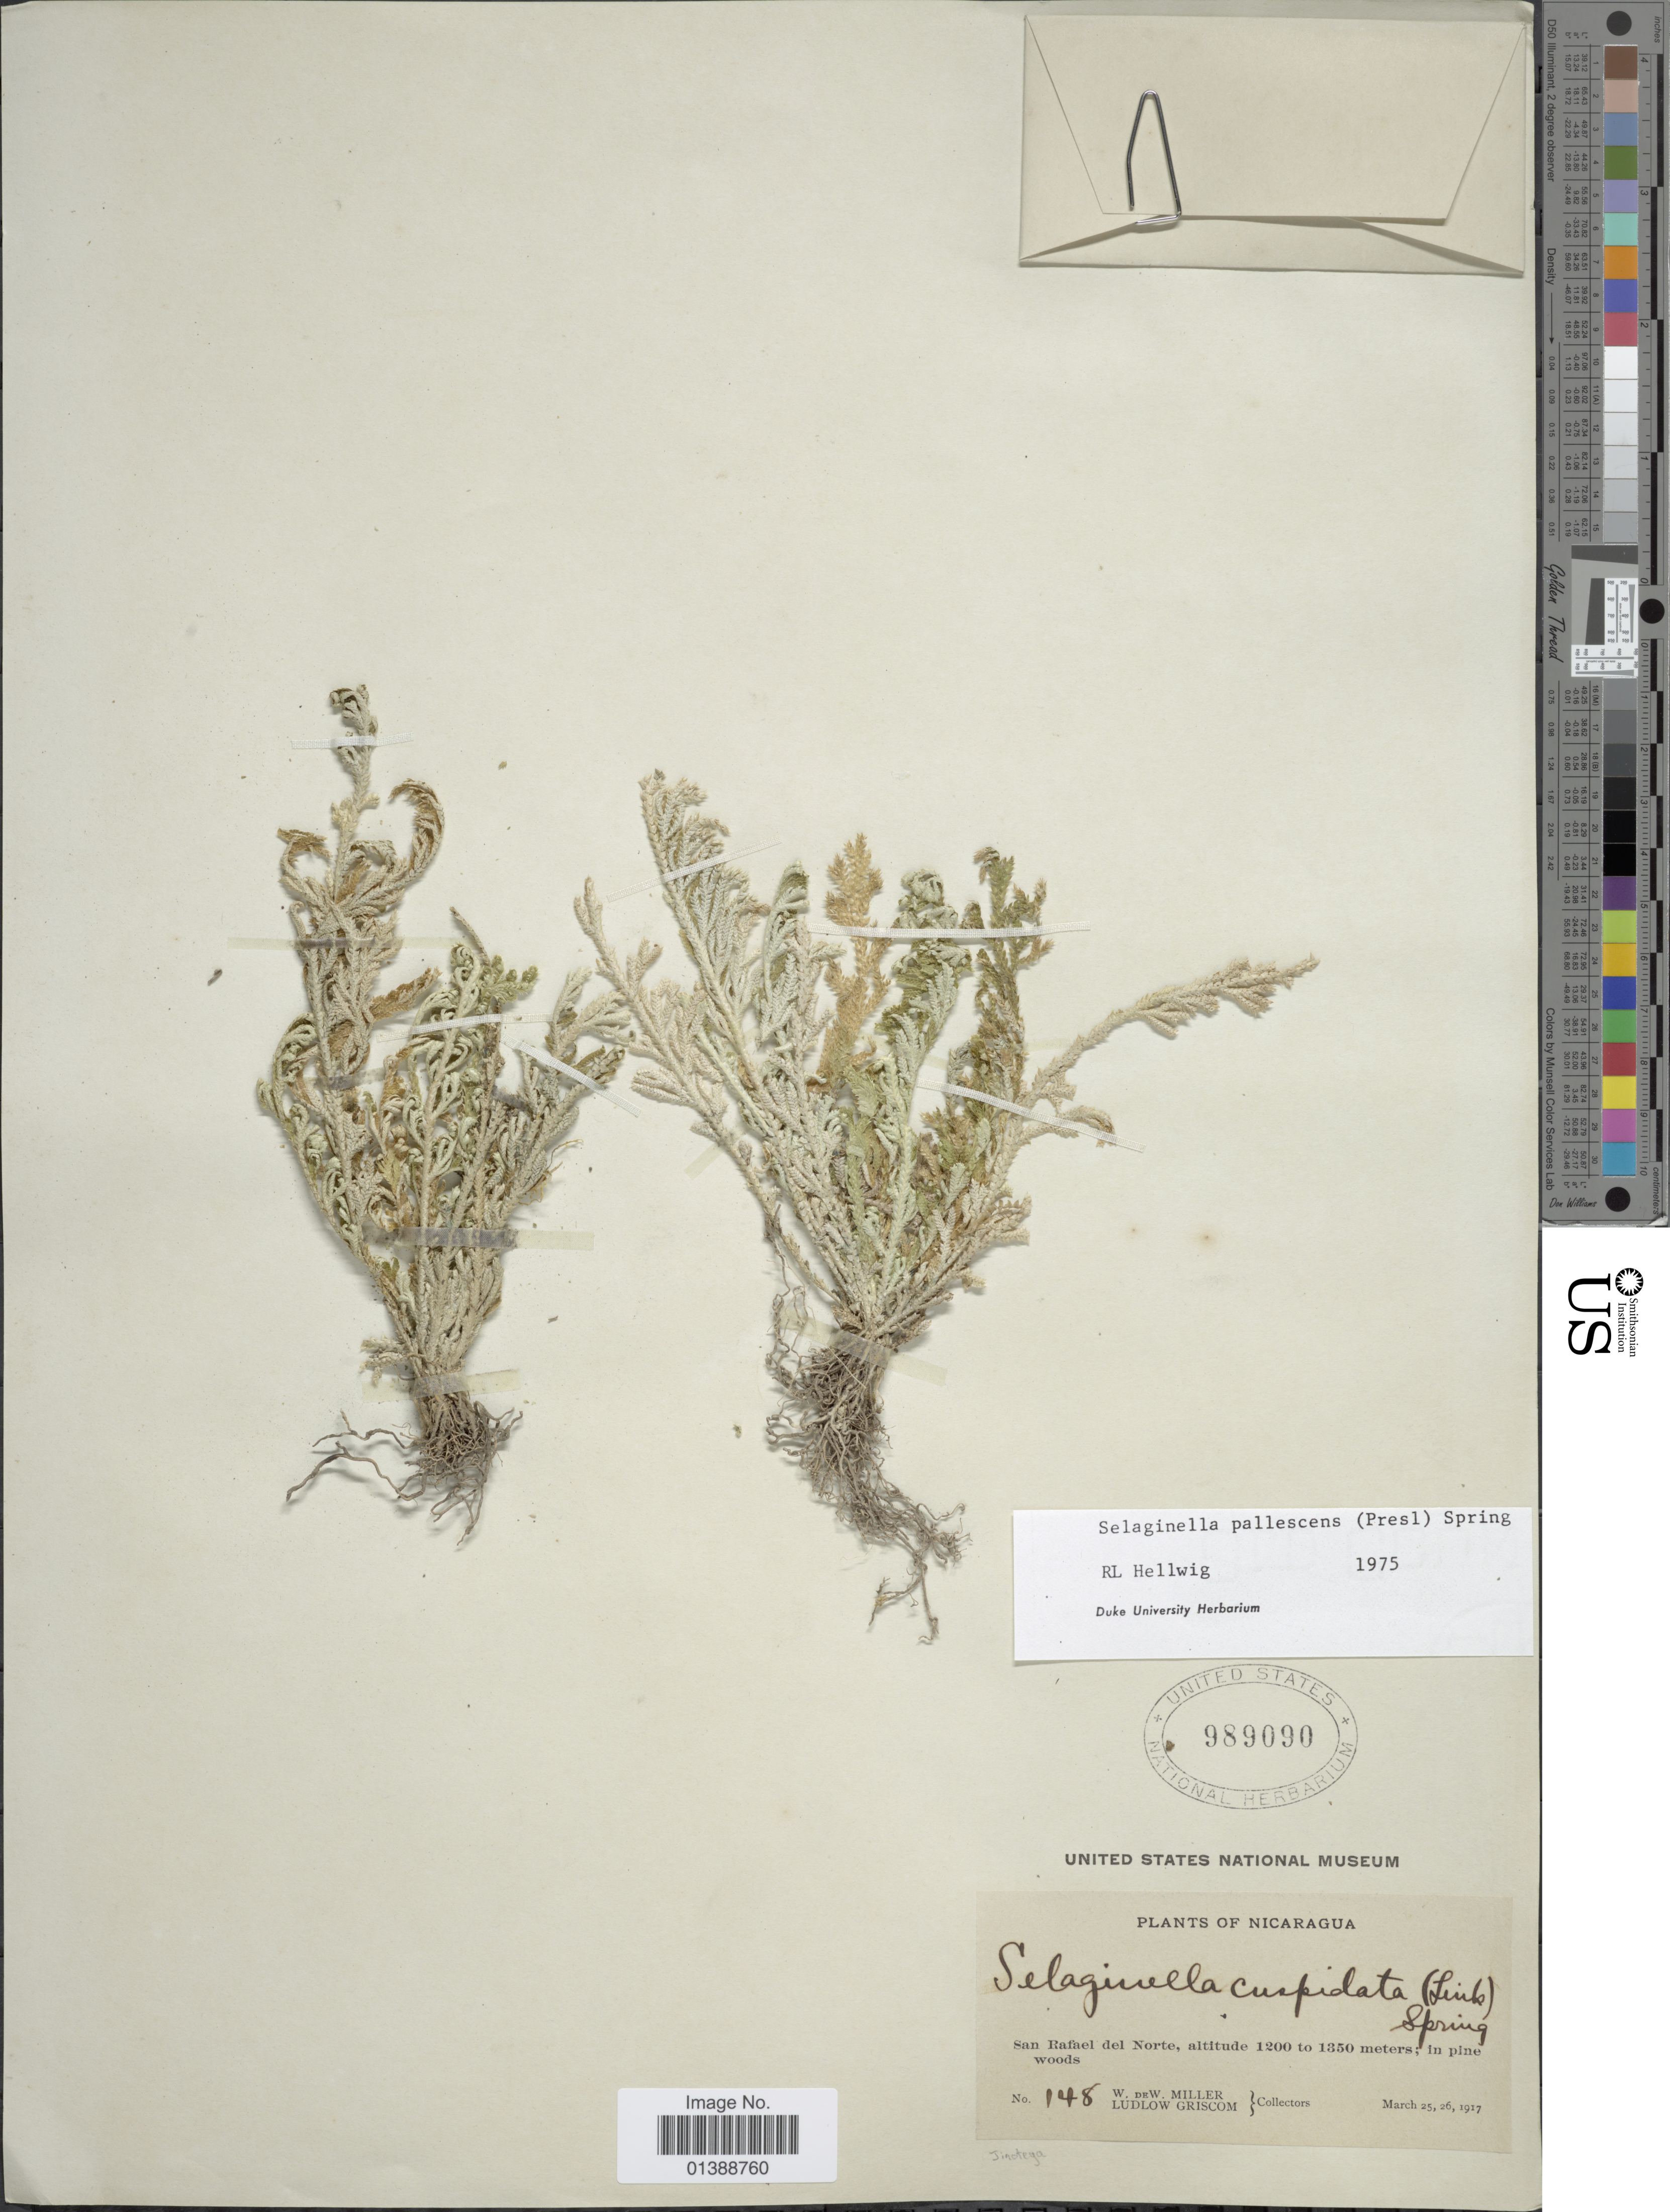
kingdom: Plantae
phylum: Tracheophyta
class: Lycopodiopsida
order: Selaginellales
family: Selaginellaceae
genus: Selaginella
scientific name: Selaginella pallescens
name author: (C. Presl) Spring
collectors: W. W. Miller & L. Griscom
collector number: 148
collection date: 1917-03-25/1917-03-26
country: Nicaragua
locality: San rafael del Norte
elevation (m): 1200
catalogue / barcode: US 989090